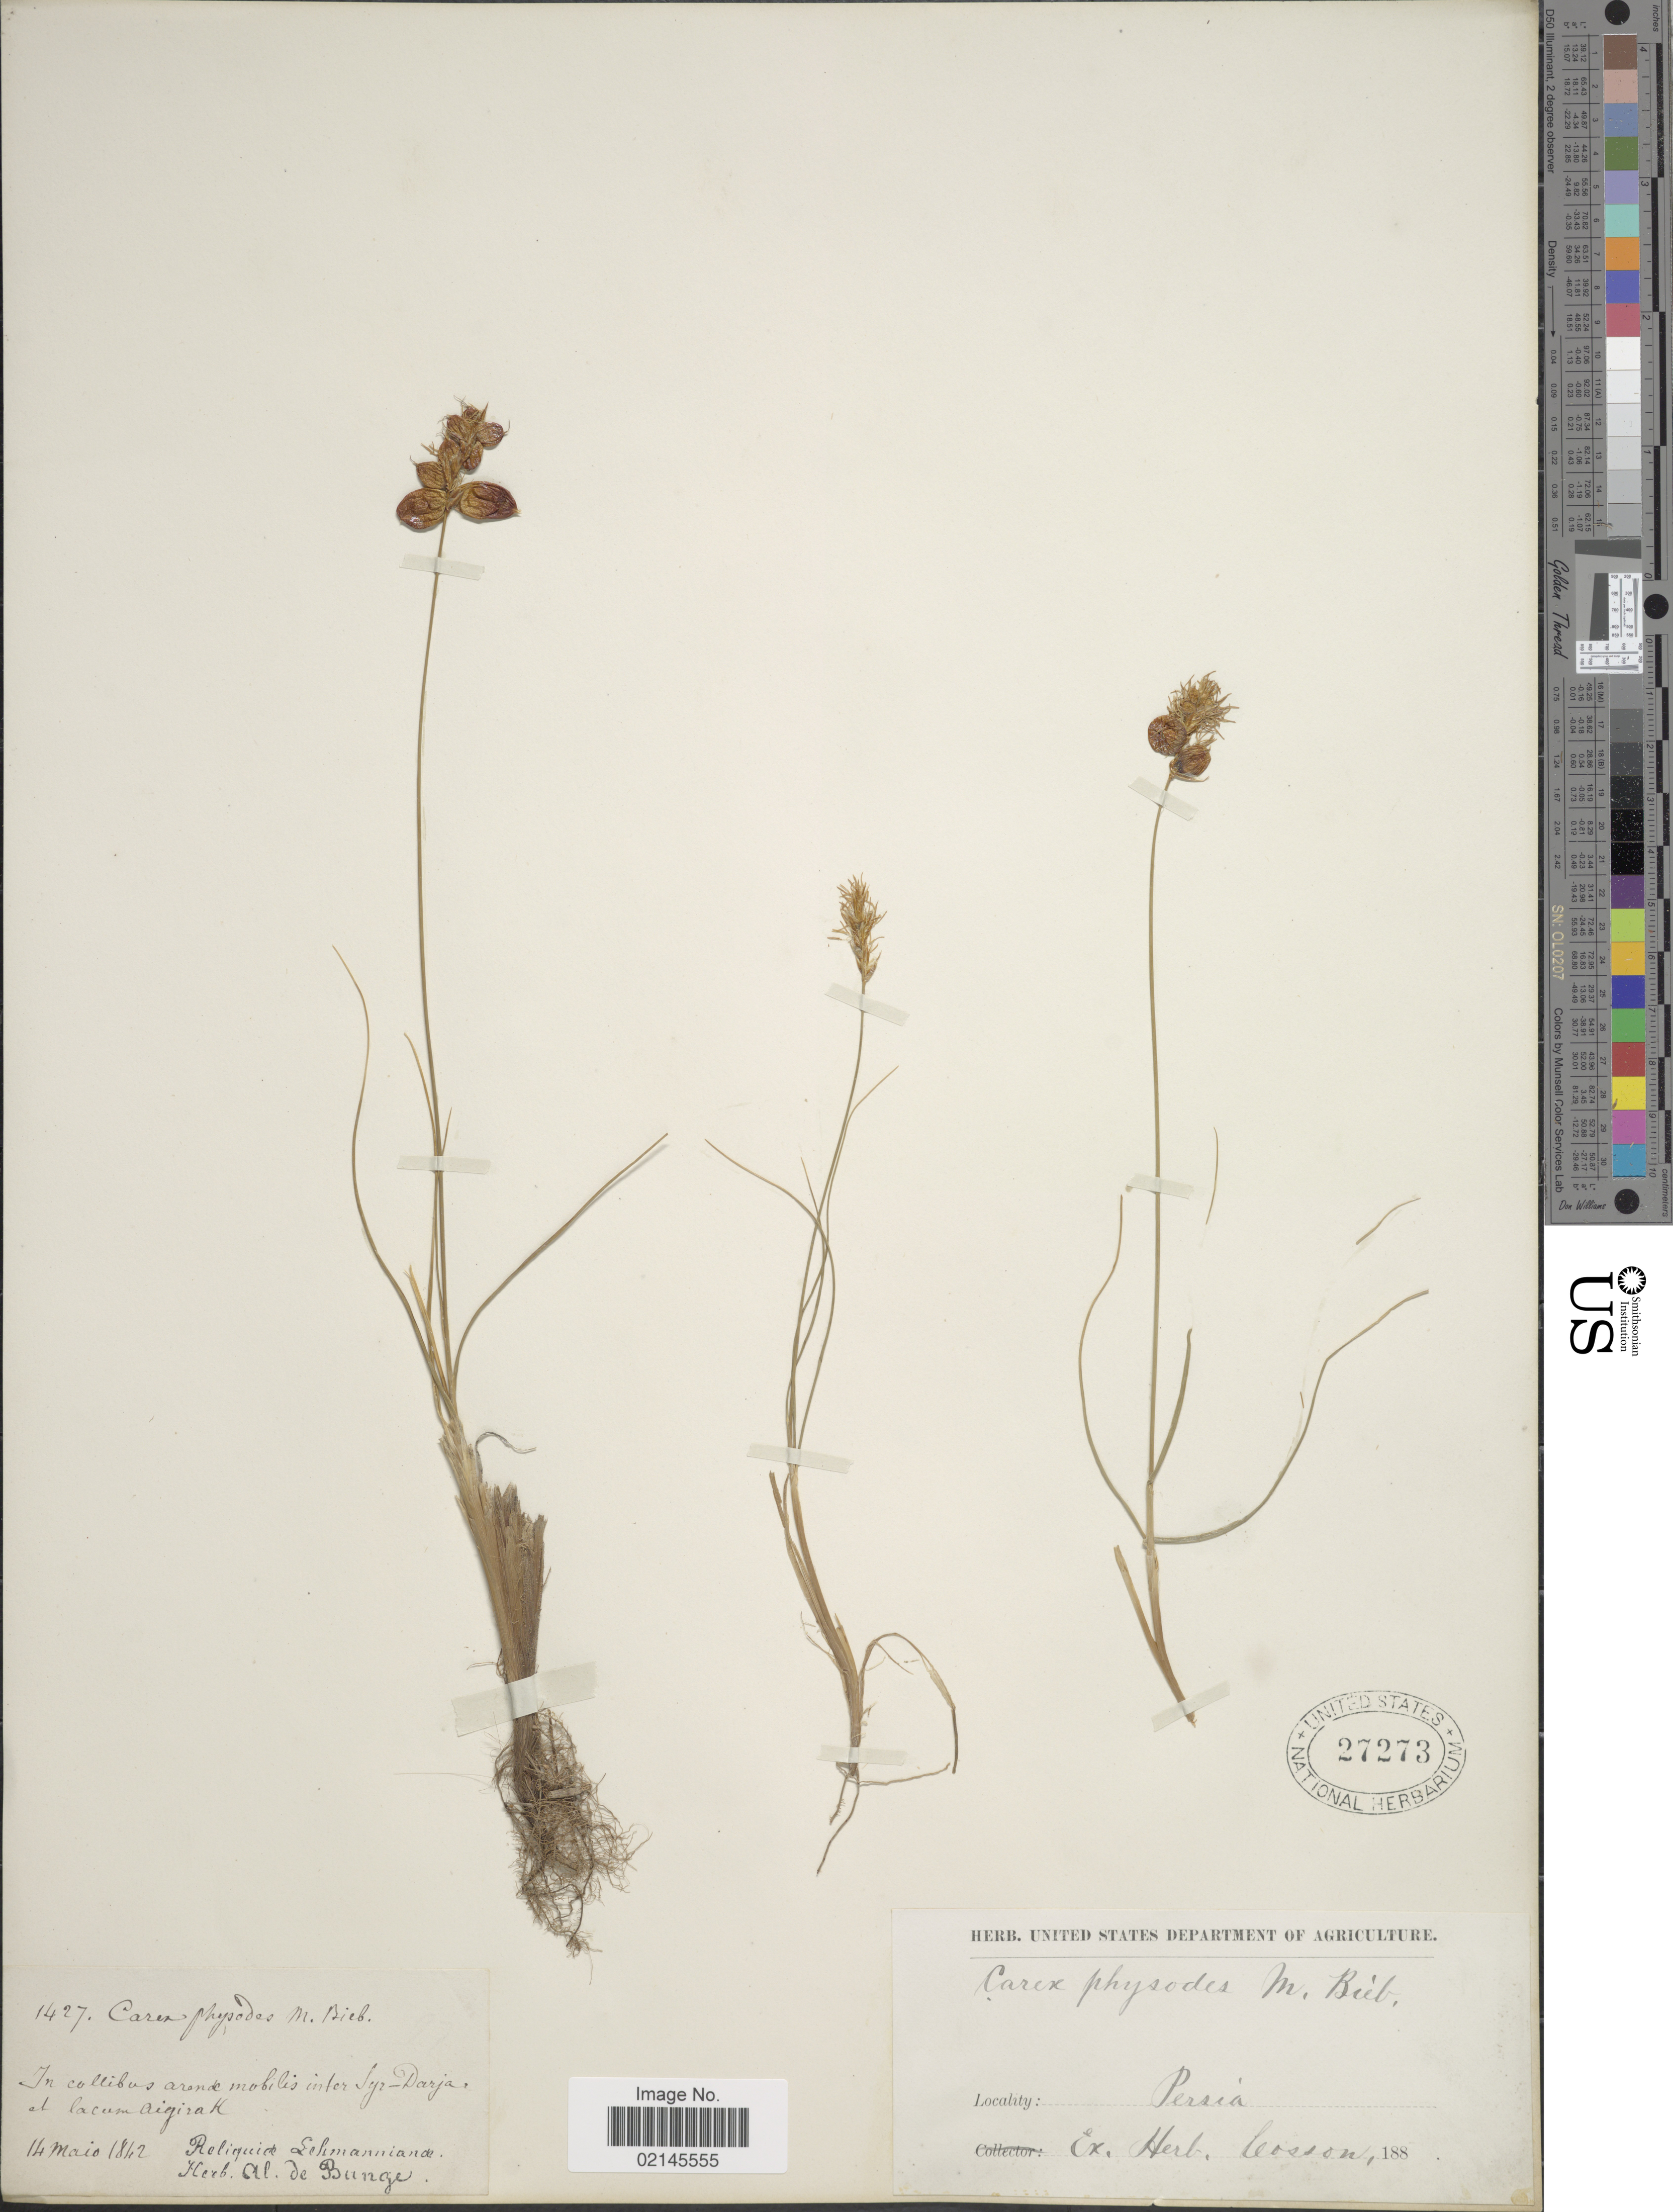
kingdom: Plantae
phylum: Tracheophyta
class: Liliopsida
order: Poales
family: Cyperaceae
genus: Carex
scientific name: Carex physodes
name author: M. Bieb.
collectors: -. Lehmann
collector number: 1427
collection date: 1842-05-14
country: Iran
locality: Persia, Inter Syr-Darja et lacum Aigirak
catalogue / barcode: US 27273